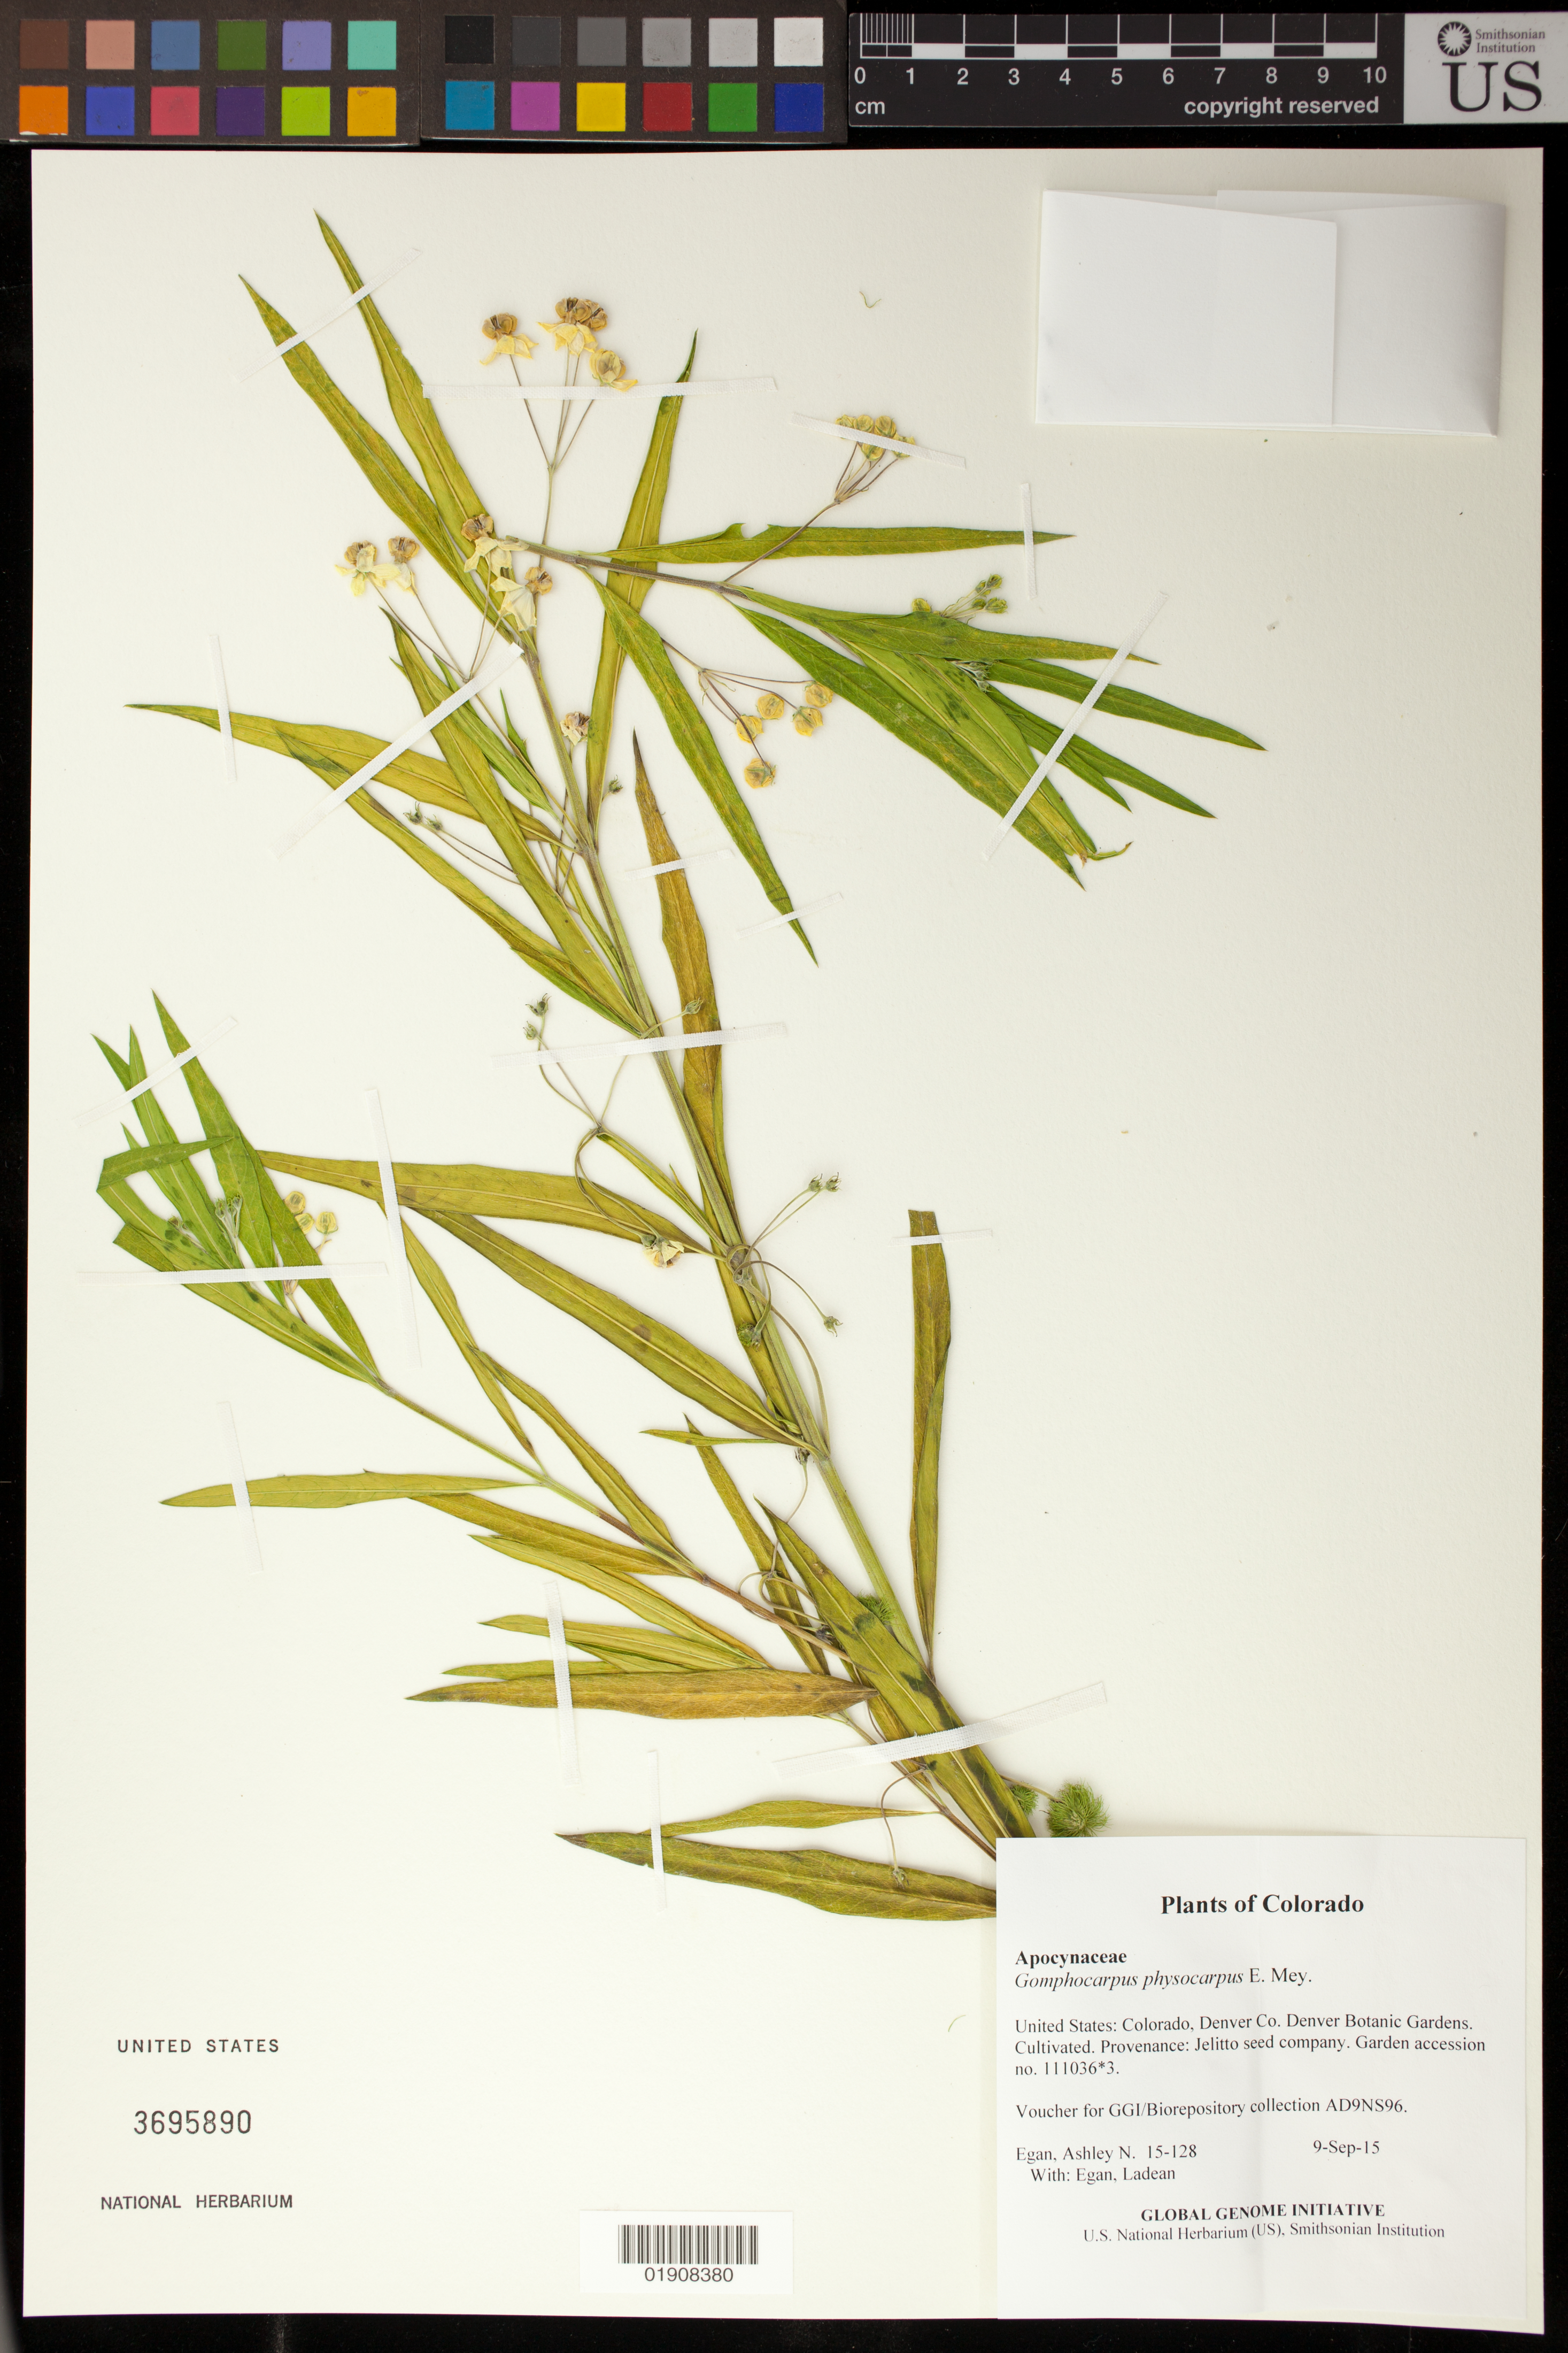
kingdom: Plantae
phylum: Tracheophyta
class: Magnoliopsida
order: Gentianales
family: Apocynaceae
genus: Gomphocarpus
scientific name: Gomphocarpus physocarpus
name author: E. Mey.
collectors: A. N. Egan & L. Egan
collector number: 15-128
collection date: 2015-09-09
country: United States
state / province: Colorado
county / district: Denver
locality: Denver Botanic Gardens. Cultivated. Provenance: Jelitto seed company. Garden accession no. 111036.3.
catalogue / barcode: US 3695890